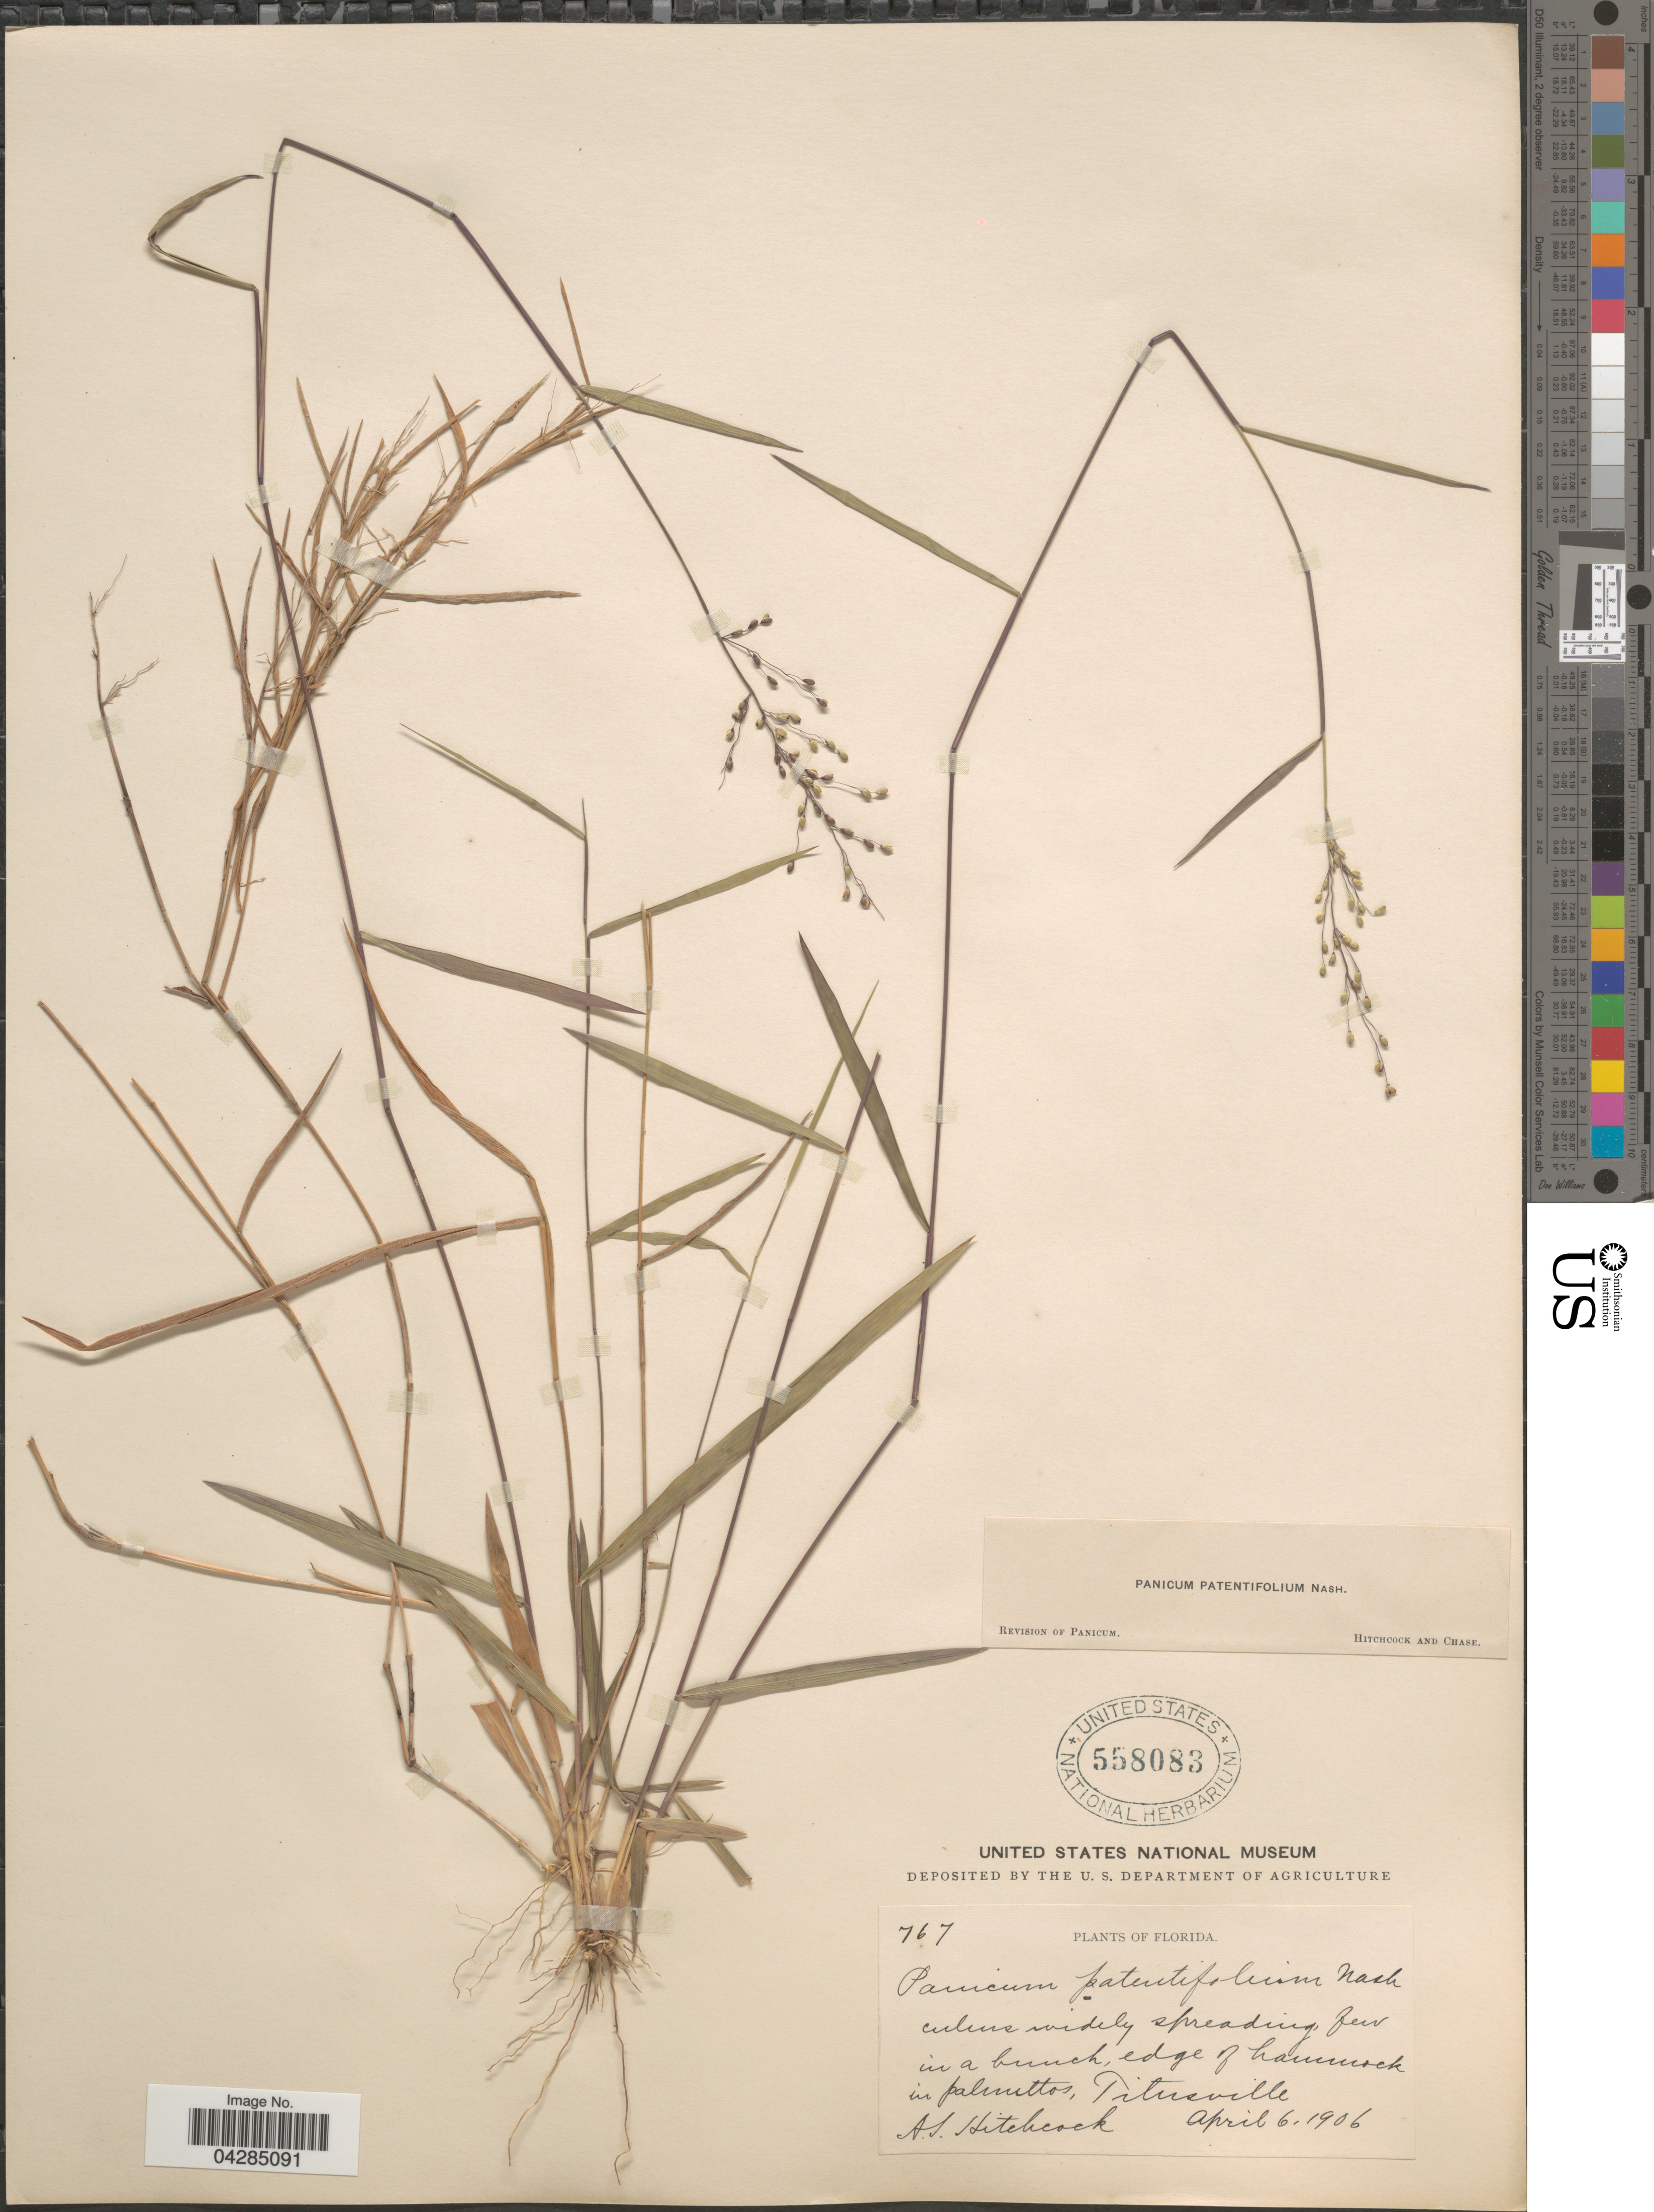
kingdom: Plantae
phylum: Tracheophyta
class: Liliopsida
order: Poales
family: Poaceae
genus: Dichanthelium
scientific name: Dichanthelium portoricense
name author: (Desv. ex Ham.) B.F. Hansen & Wunderlin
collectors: A. S. Hitchcock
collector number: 767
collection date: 1906-04-06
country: United States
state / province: Florida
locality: Titusville.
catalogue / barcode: US 558083